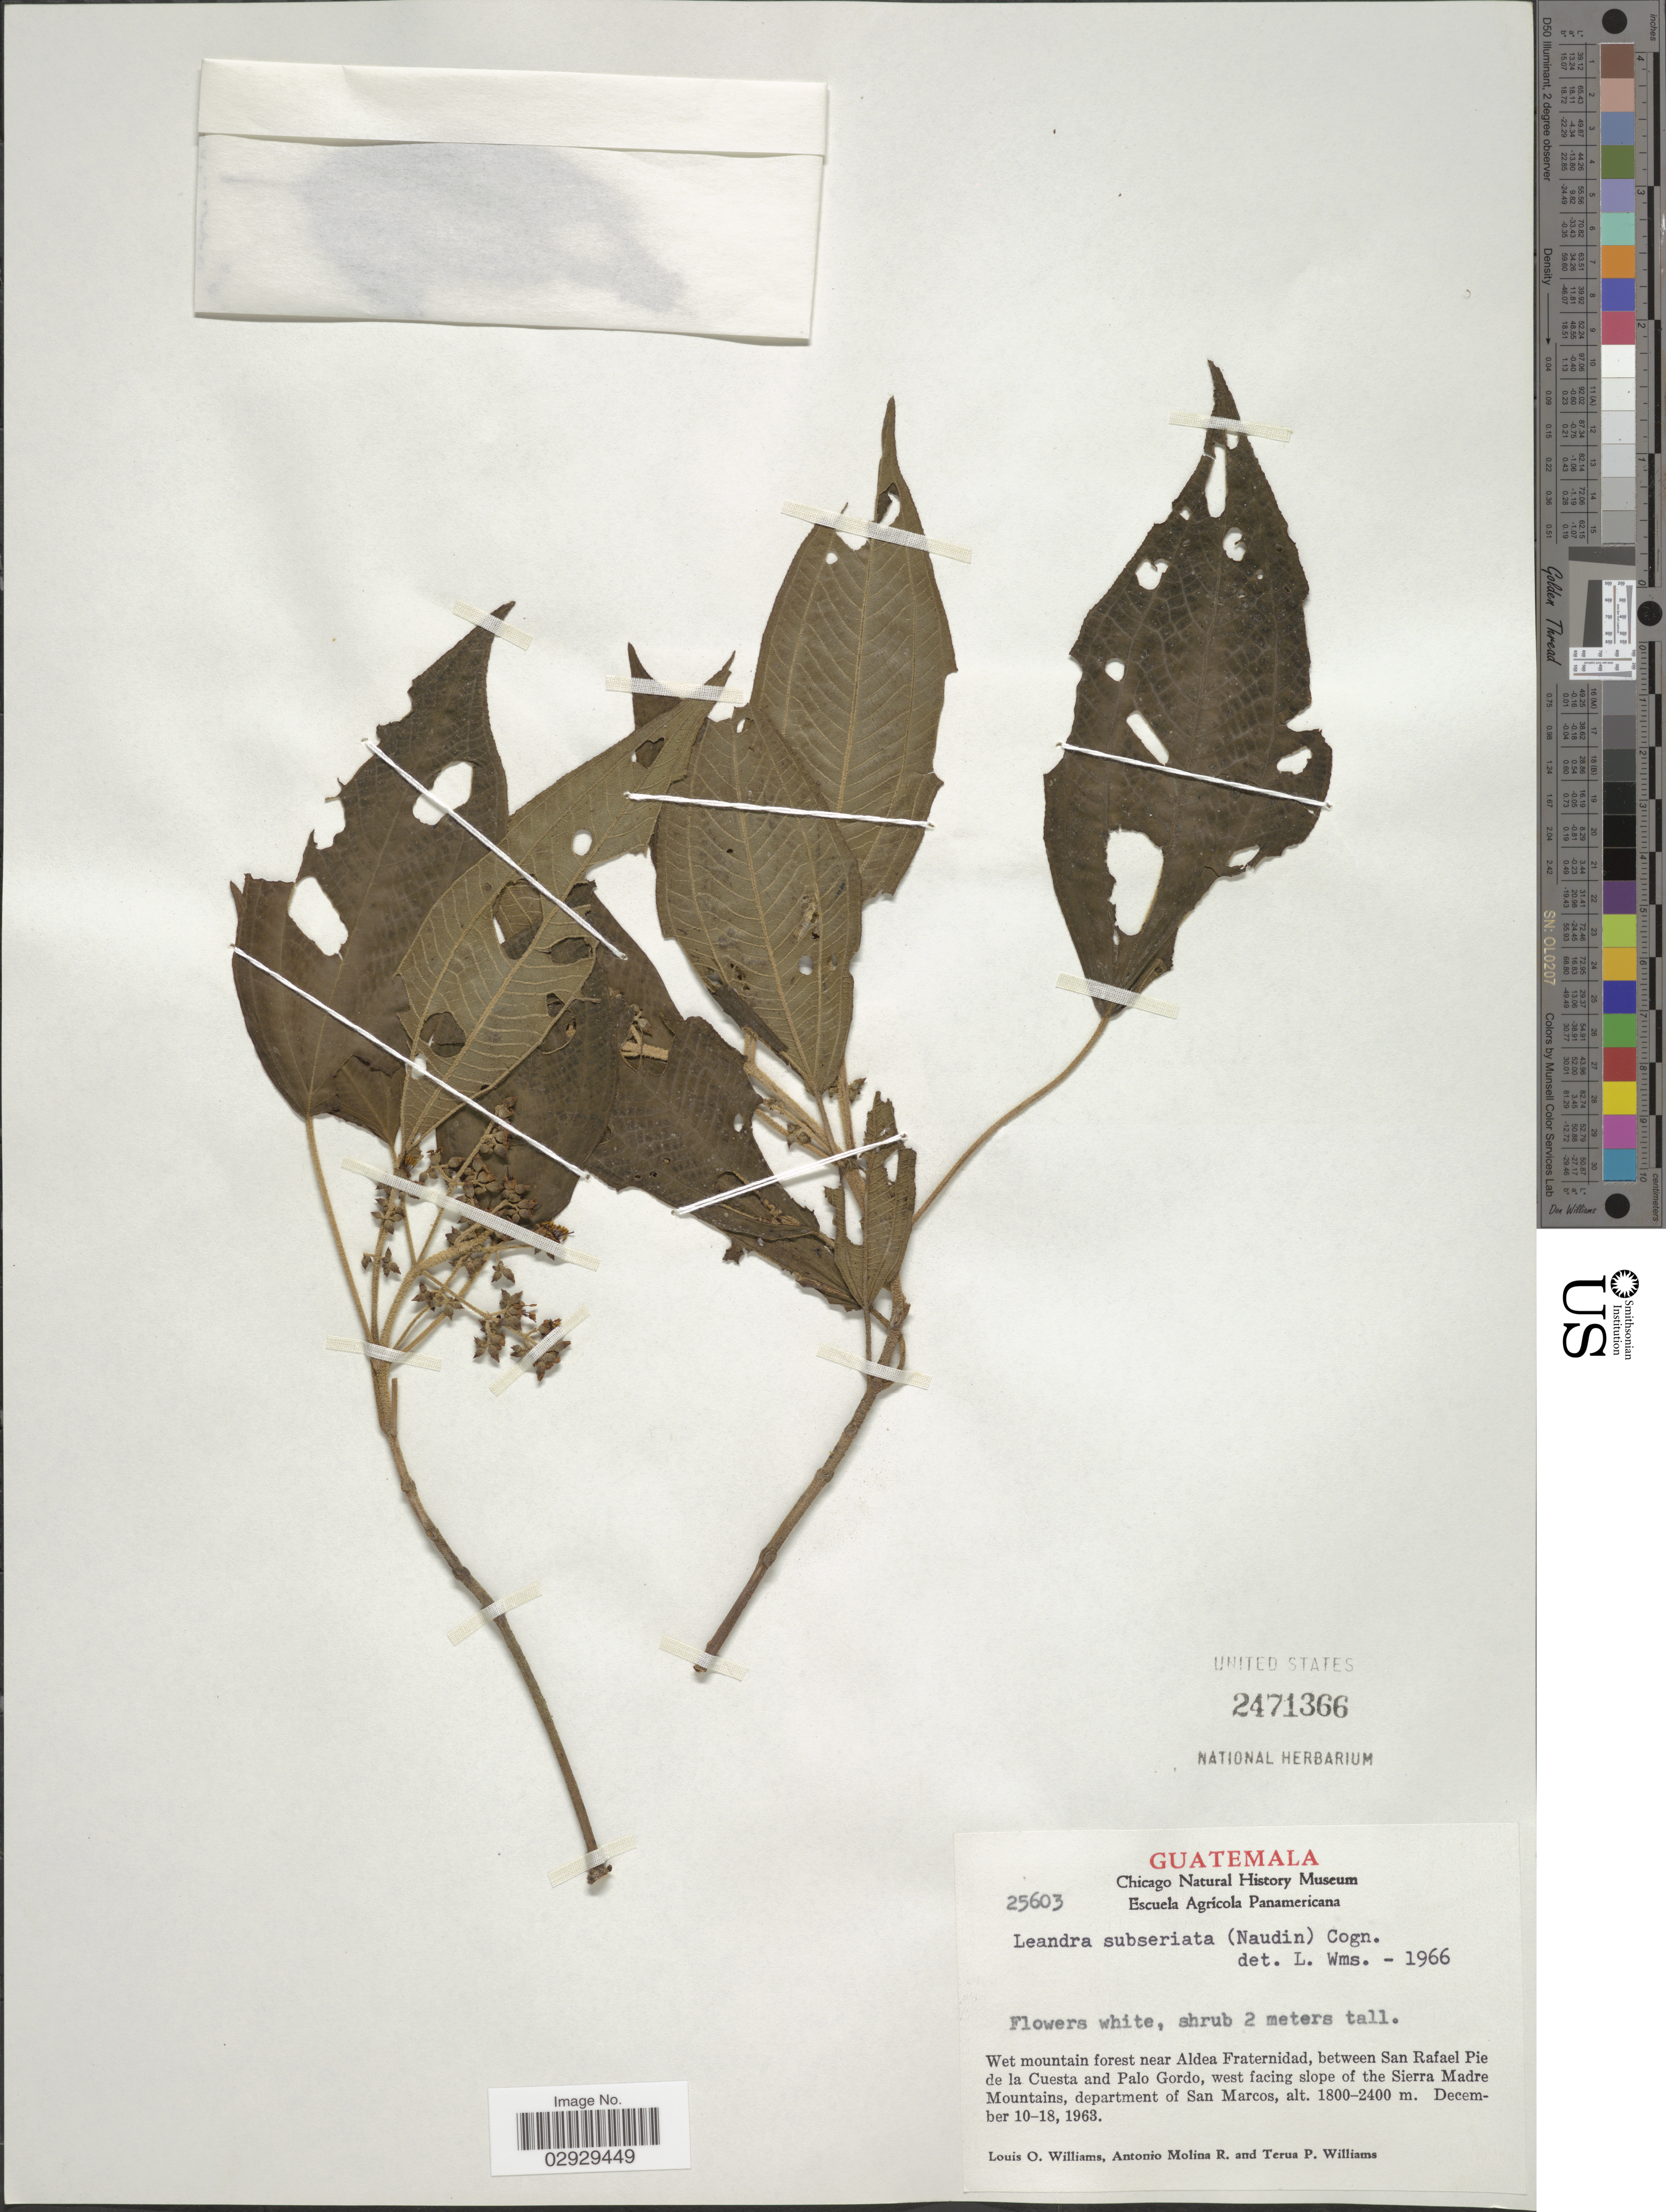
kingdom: Plantae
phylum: Tracheophyta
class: Magnoliopsida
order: Myrtales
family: Melastomataceae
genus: Leandra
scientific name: Leandra subseriata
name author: (Naudin) Cogn.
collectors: L. O. Williams, A. Molina R. & T. Williams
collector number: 25603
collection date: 1963-12-10/1963-12-18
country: Guatemala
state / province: San Marcos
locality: Wet mountain forest near Aldea Fraternidad, between San Rafael Pie de la Cuesta and Palo Gordo, west facing slope of the Sierra Madre Mountains, department of San Marcos.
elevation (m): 1800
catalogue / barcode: US 2471366